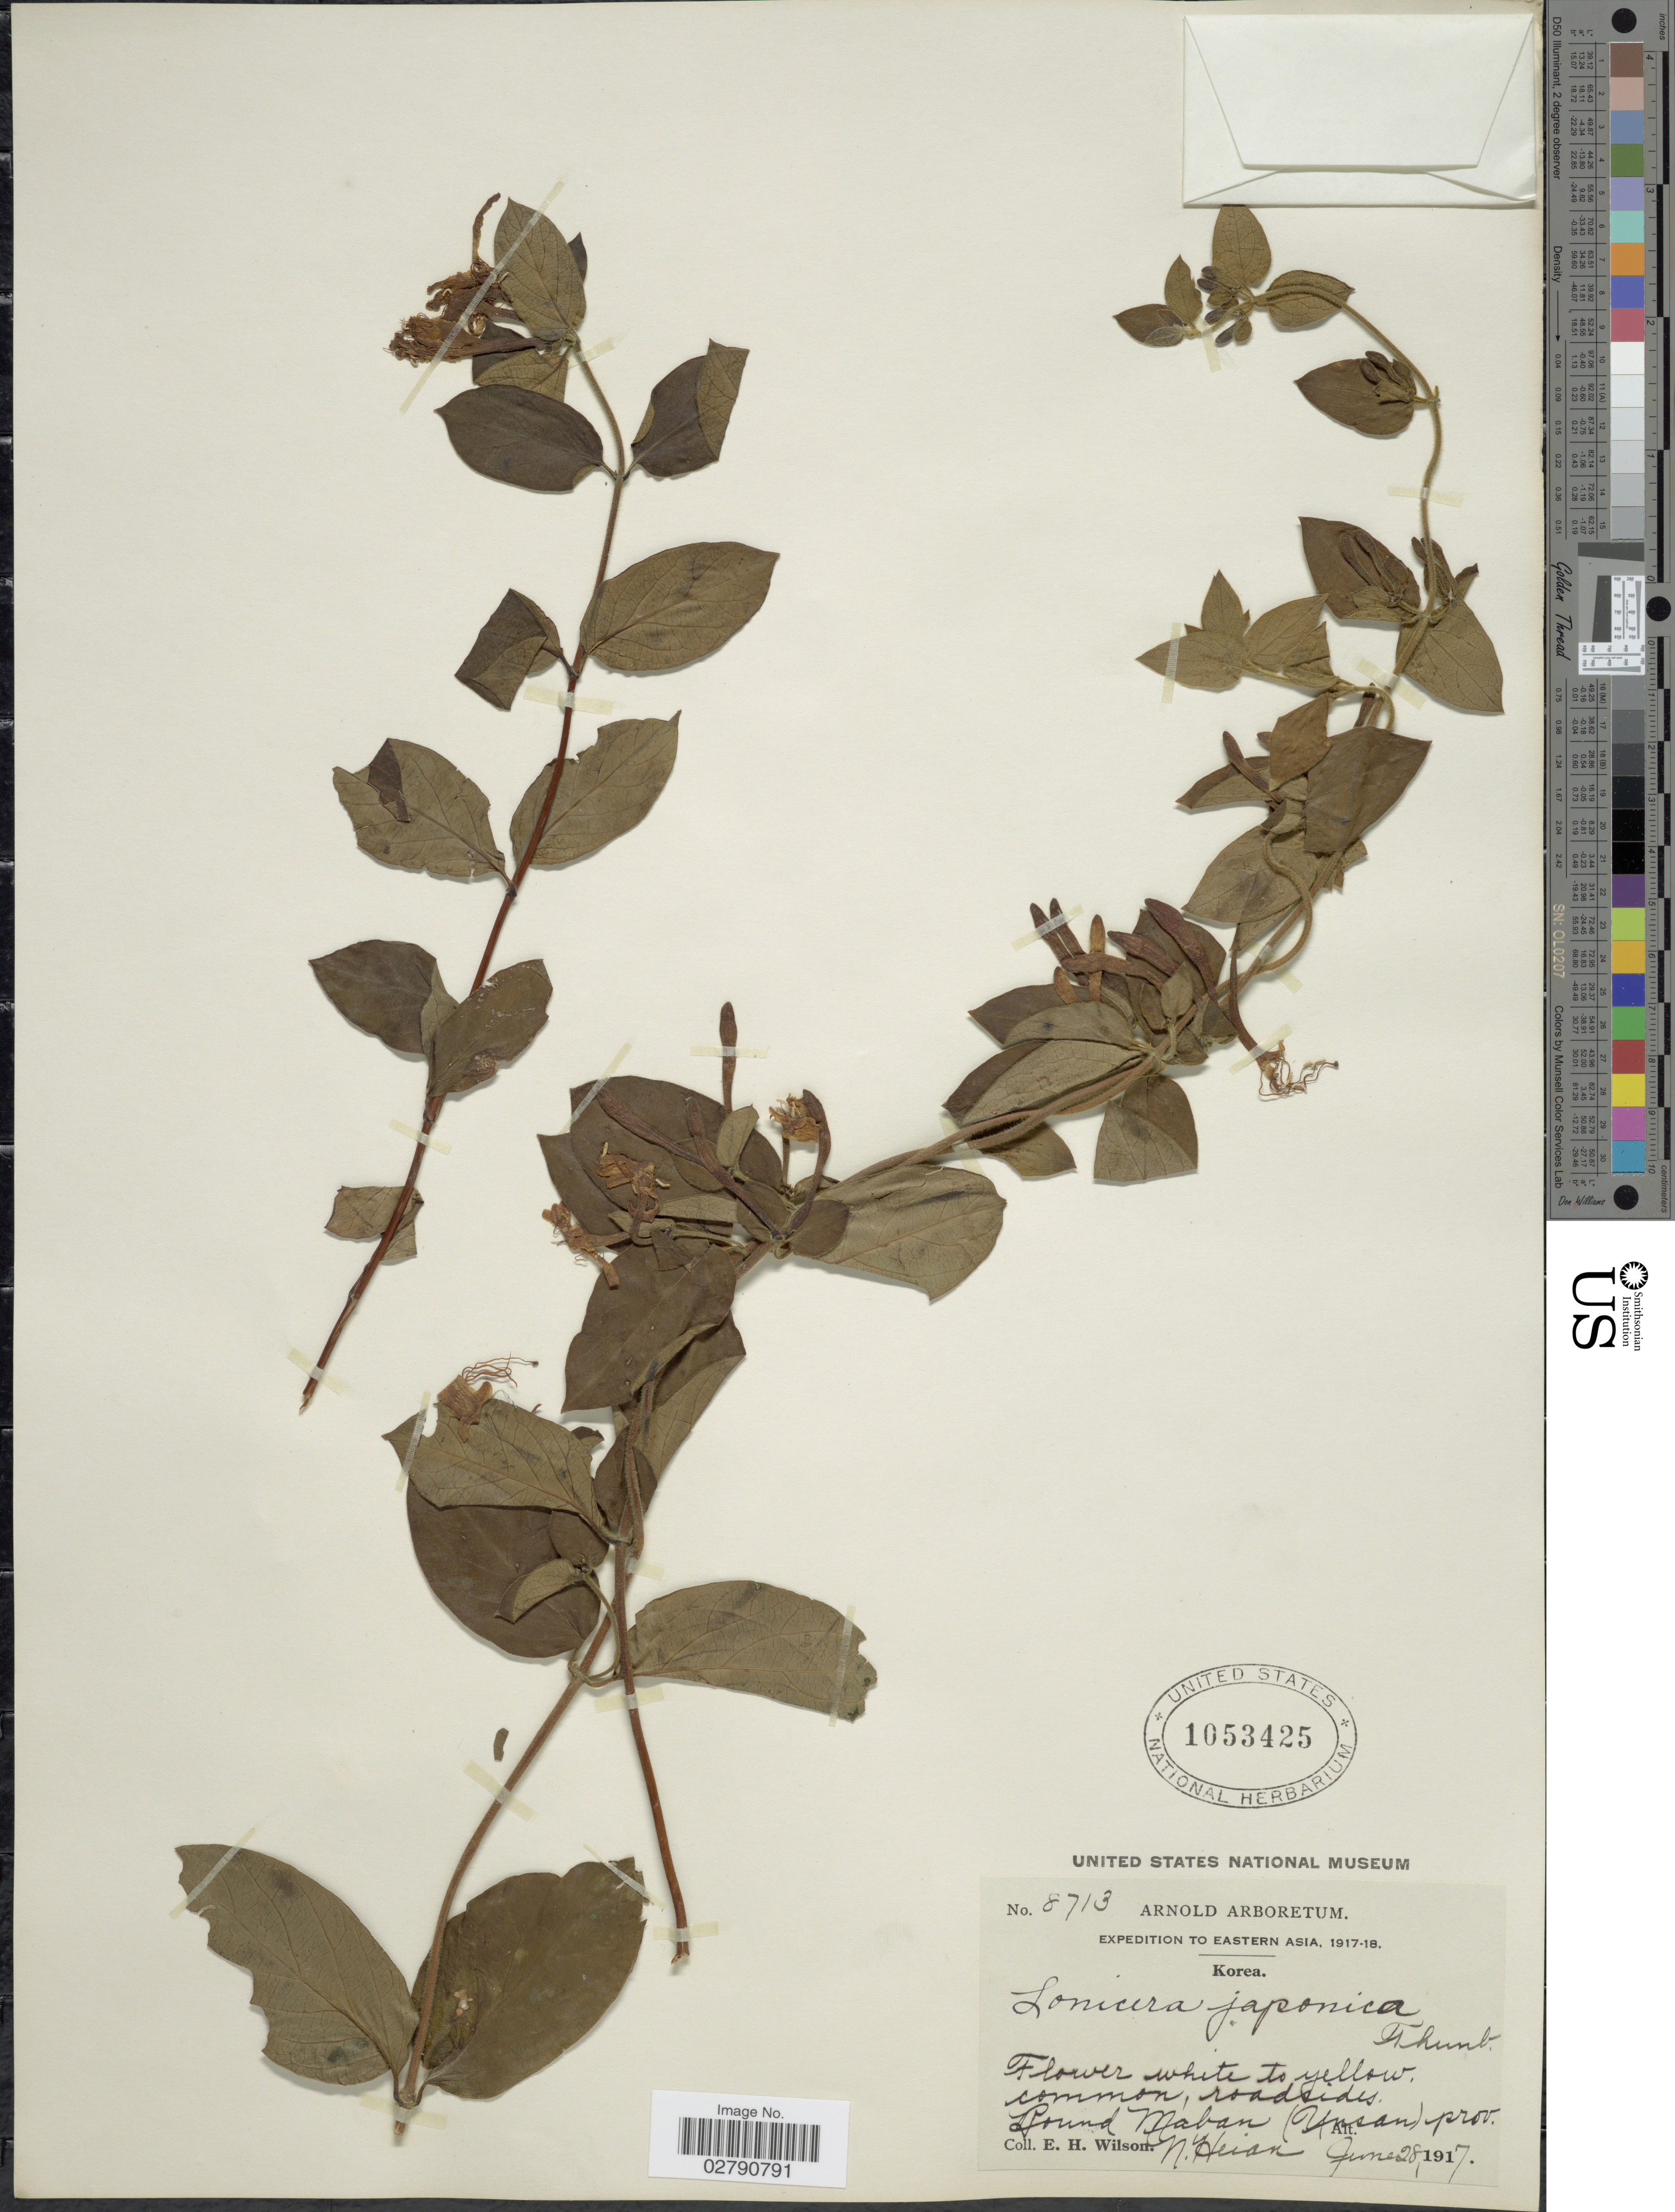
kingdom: Plantae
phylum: Tracheophyta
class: Magnoliopsida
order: Dipsacales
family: Caprifoliaceae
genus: Lonicera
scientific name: Lonicera japonica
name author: Thunb.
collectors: E. Wilson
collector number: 8713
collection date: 1917-06-28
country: North Korea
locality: Eastern Asia. Round Maban (Unsan), prov. N. Heian.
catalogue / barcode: US 1053425